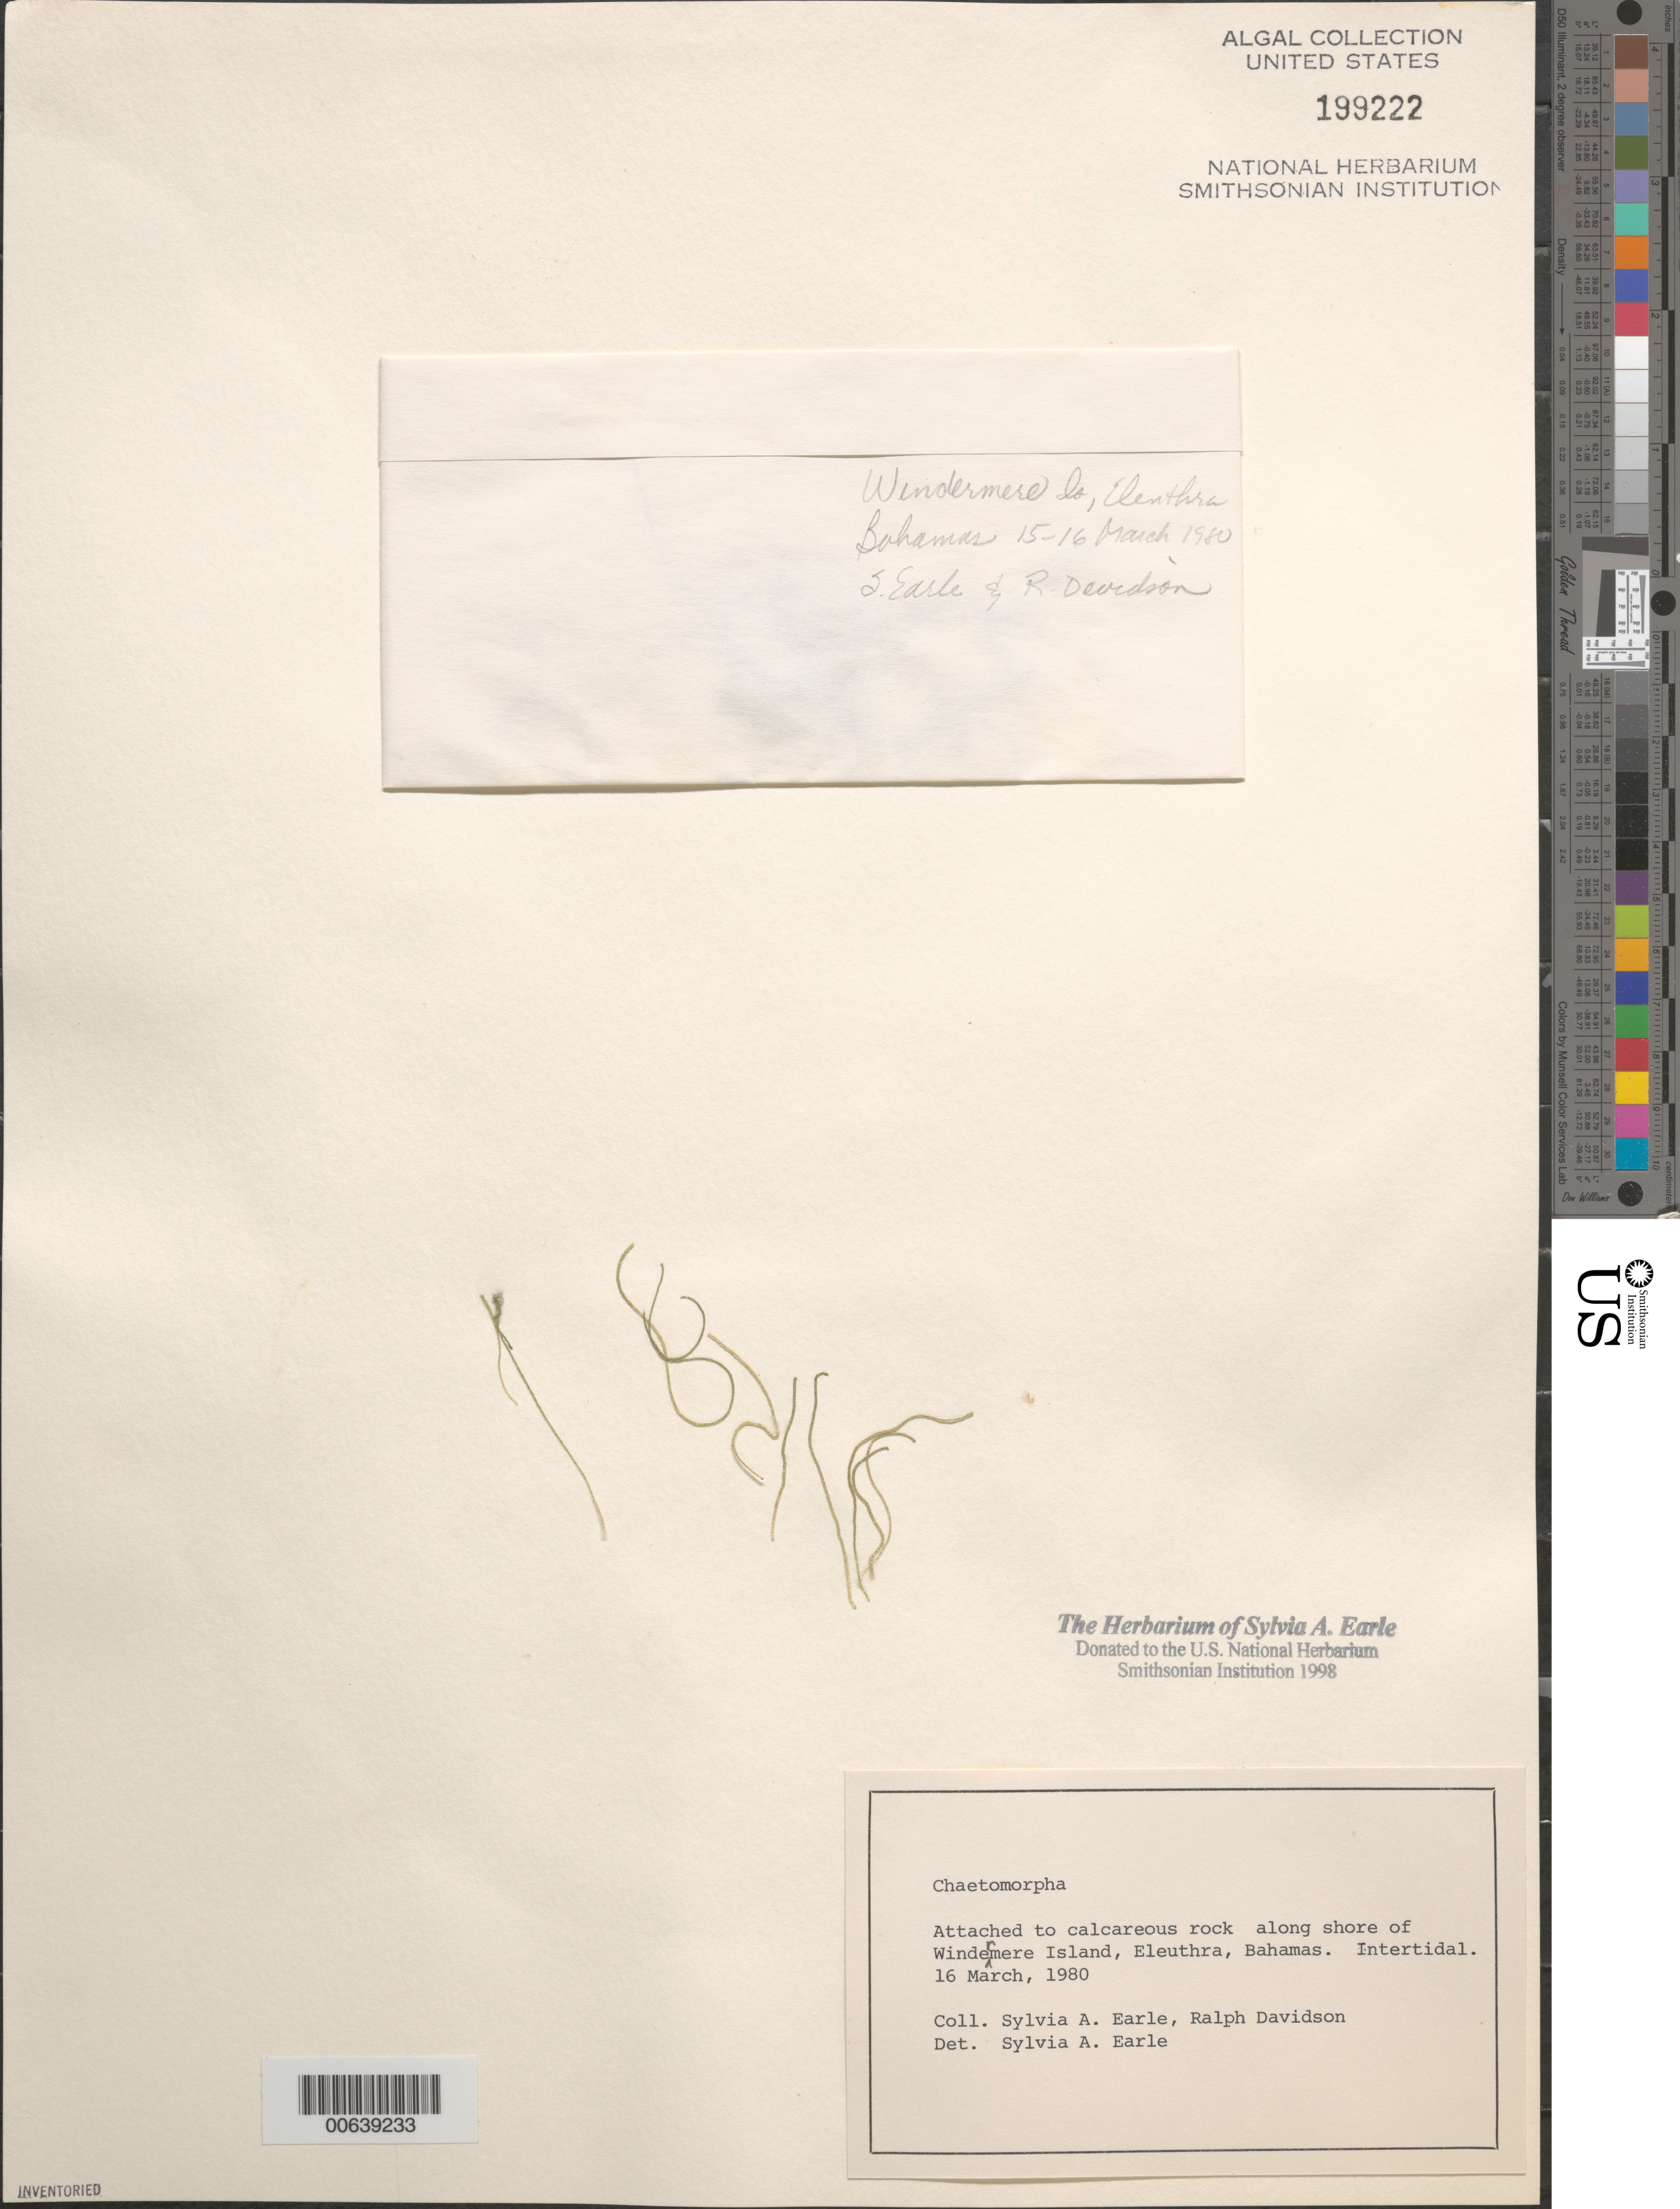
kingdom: Plantae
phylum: Chlorophyta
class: Ulvophyceae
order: Cladophorales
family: Cladophoraceae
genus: Chaetomorpha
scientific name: Chaetomorpha sp.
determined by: Earle, S. A.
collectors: S. A. Earle & R. Davidson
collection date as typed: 16 Mar 1980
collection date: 1980-03-16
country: Bahamas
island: Eleuthera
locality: Windermere Island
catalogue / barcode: US 199222